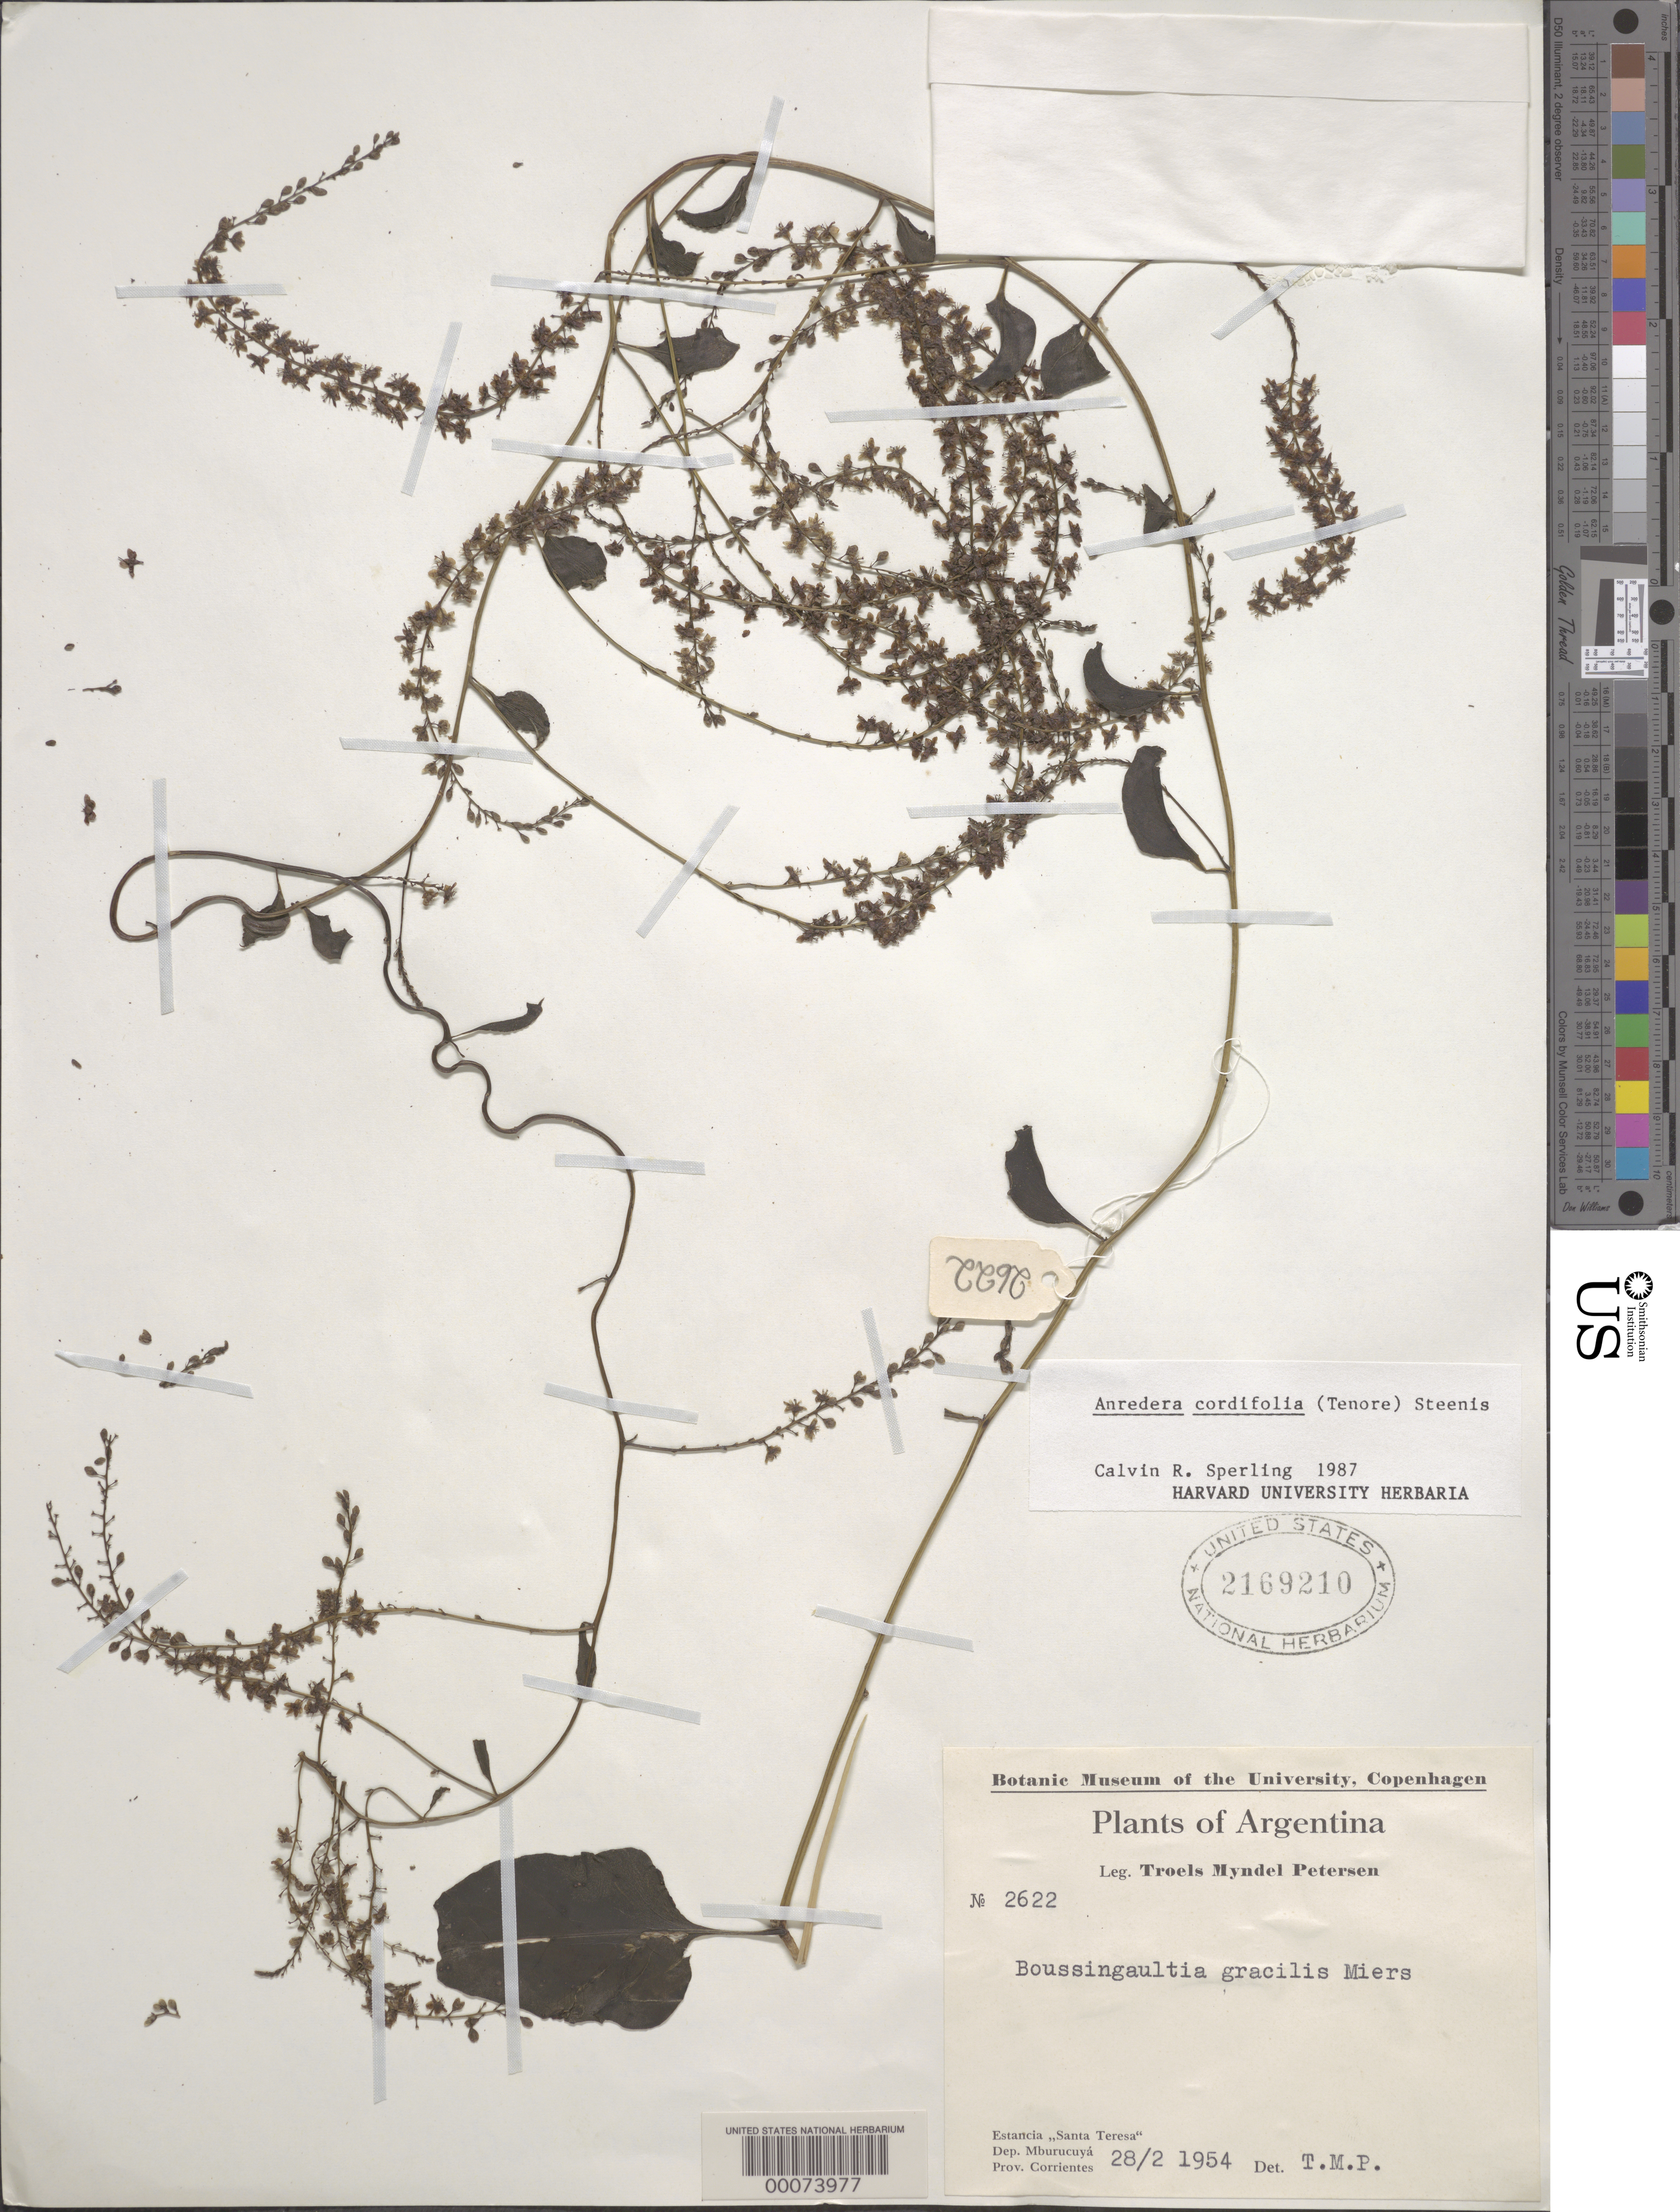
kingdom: Plantae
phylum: Tracheophyta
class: Magnoliopsida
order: Caryophyllales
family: Basellaceae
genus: Anredera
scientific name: Anredera cordifolia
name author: (Ten.) Steenis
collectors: T. M. Petersen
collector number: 2622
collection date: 1954-02-28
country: Argentina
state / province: Corrientes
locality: Estancia "Santa Teresa". Dep. Mburucuyá.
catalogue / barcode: US 2169210